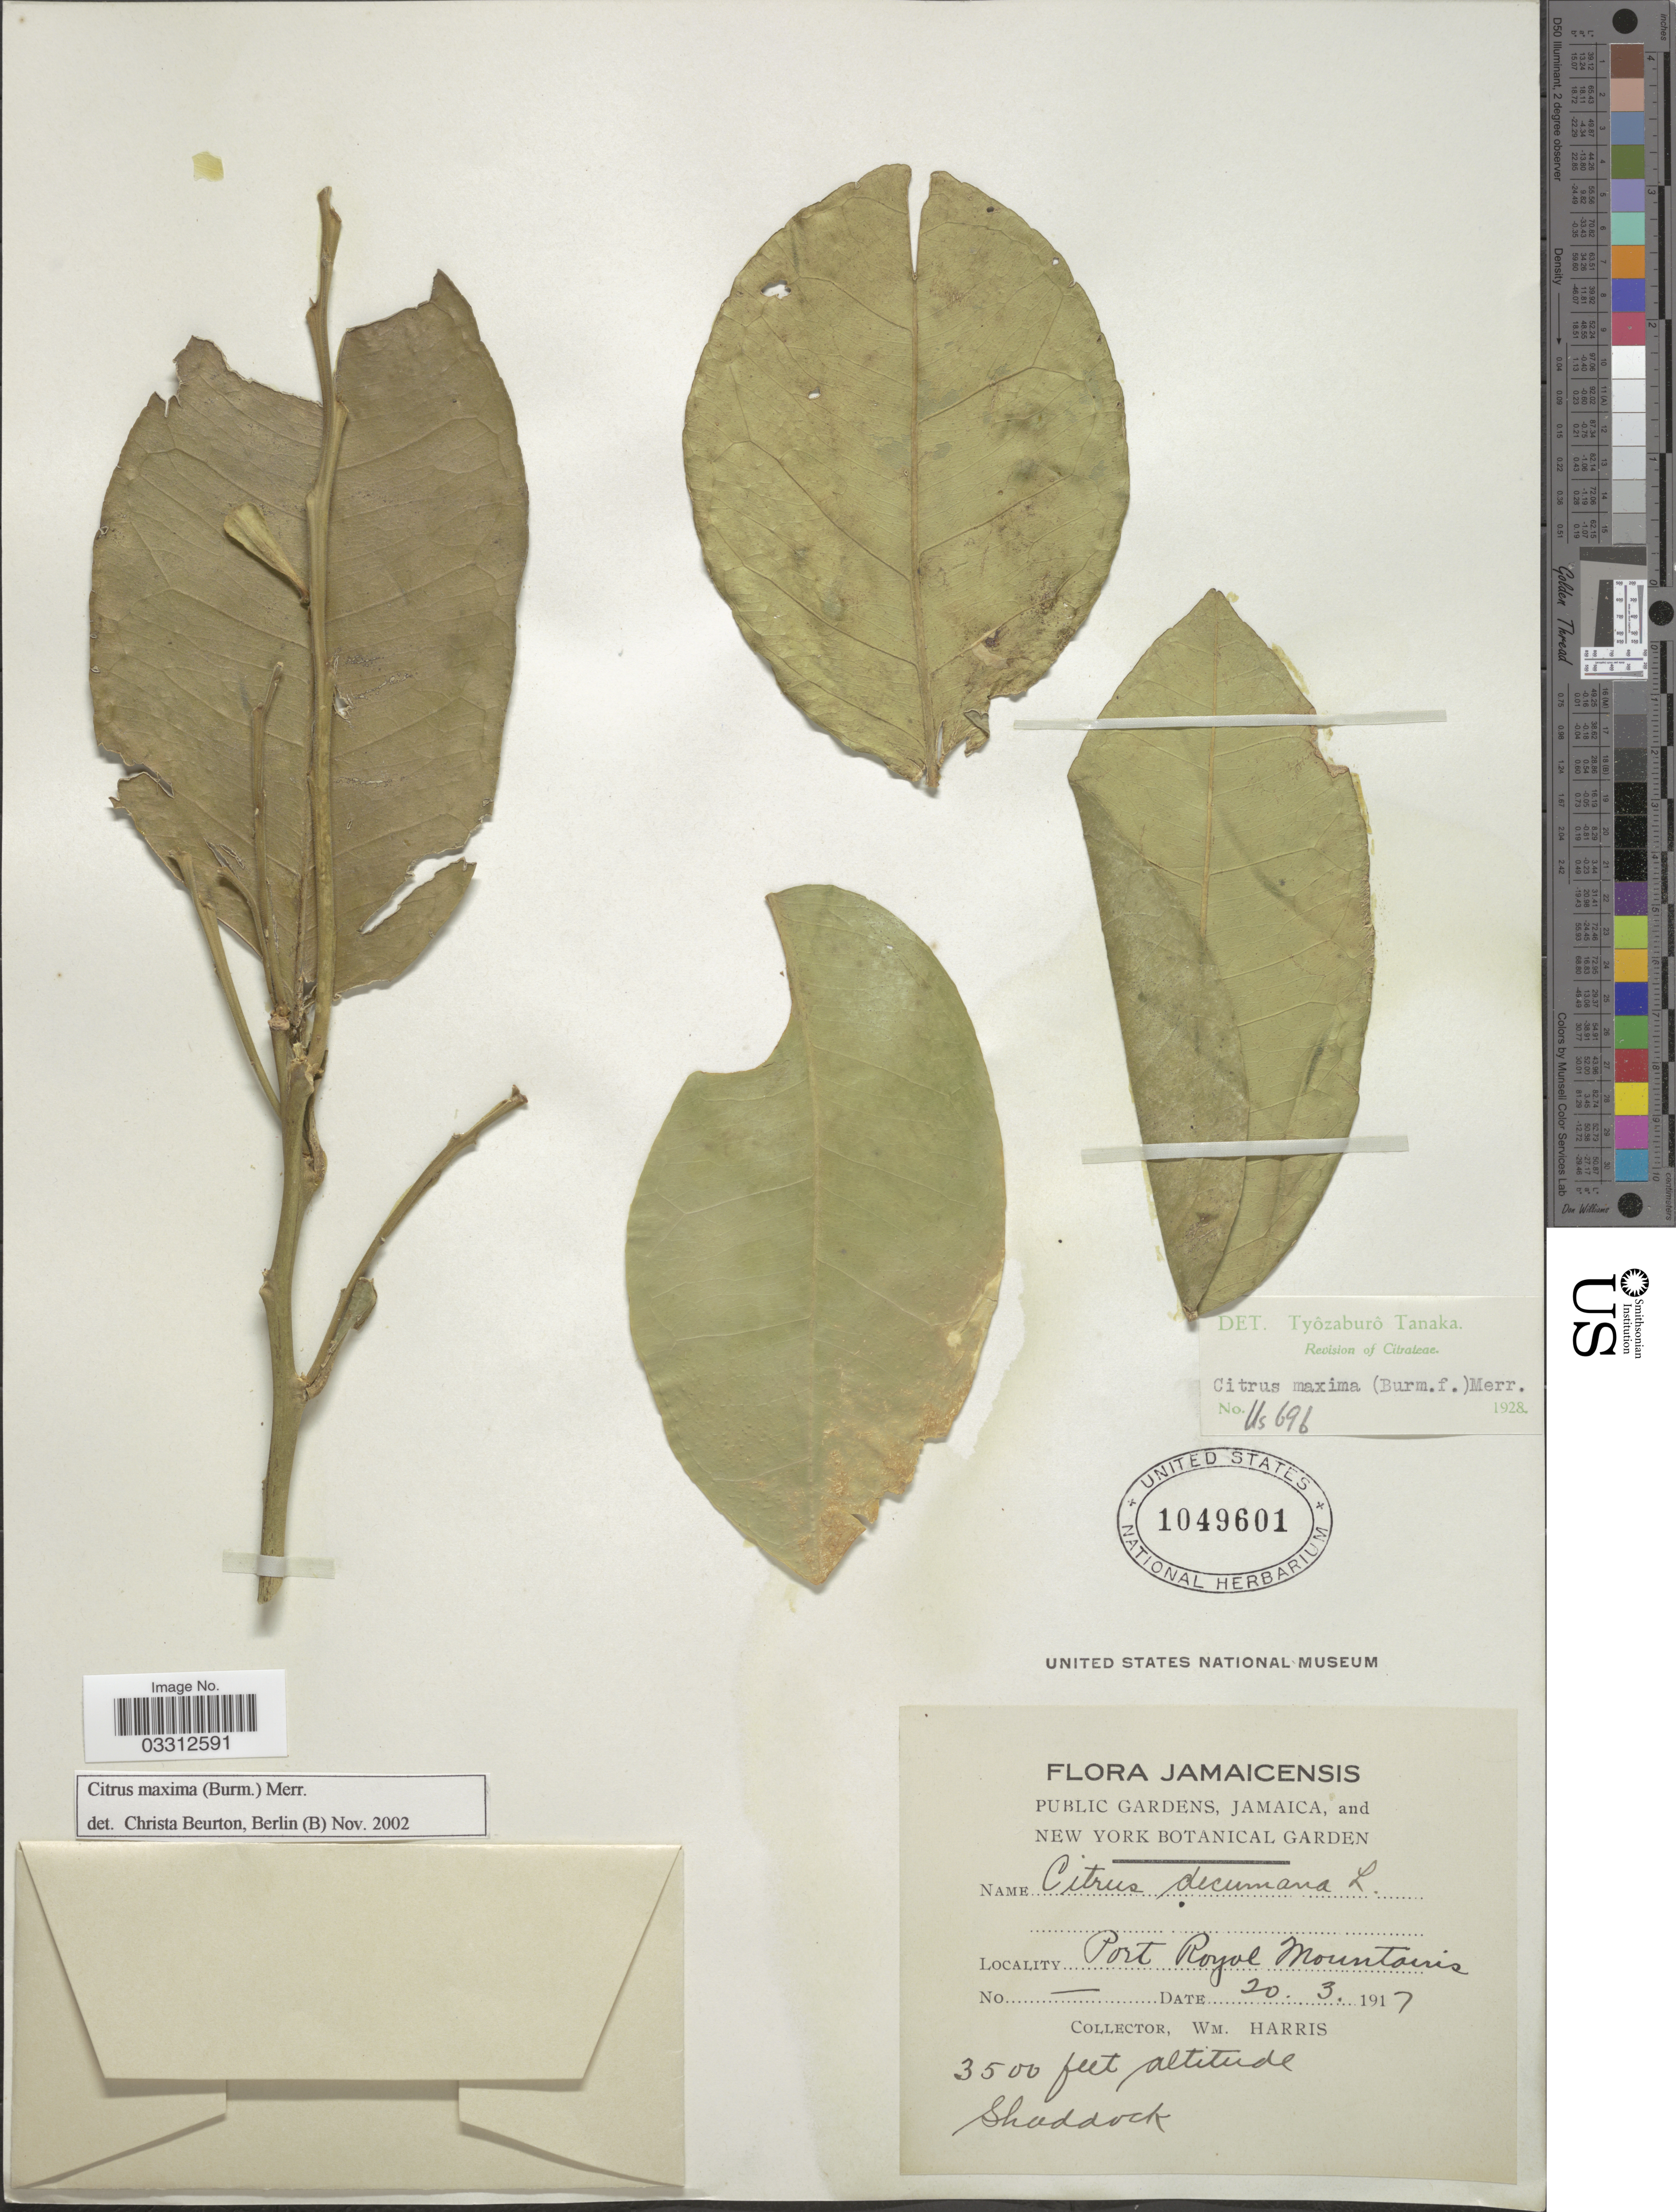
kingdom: Plantae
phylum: Tracheophyta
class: Magnoliopsida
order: Sapindales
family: Rutaceae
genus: Citrus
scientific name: Citrus maxima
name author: (Burm.) Merr.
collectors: W. H. Harris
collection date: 1917-03-20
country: Jamaica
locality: Port Royal Mountains.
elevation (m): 1067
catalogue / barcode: US 1049601